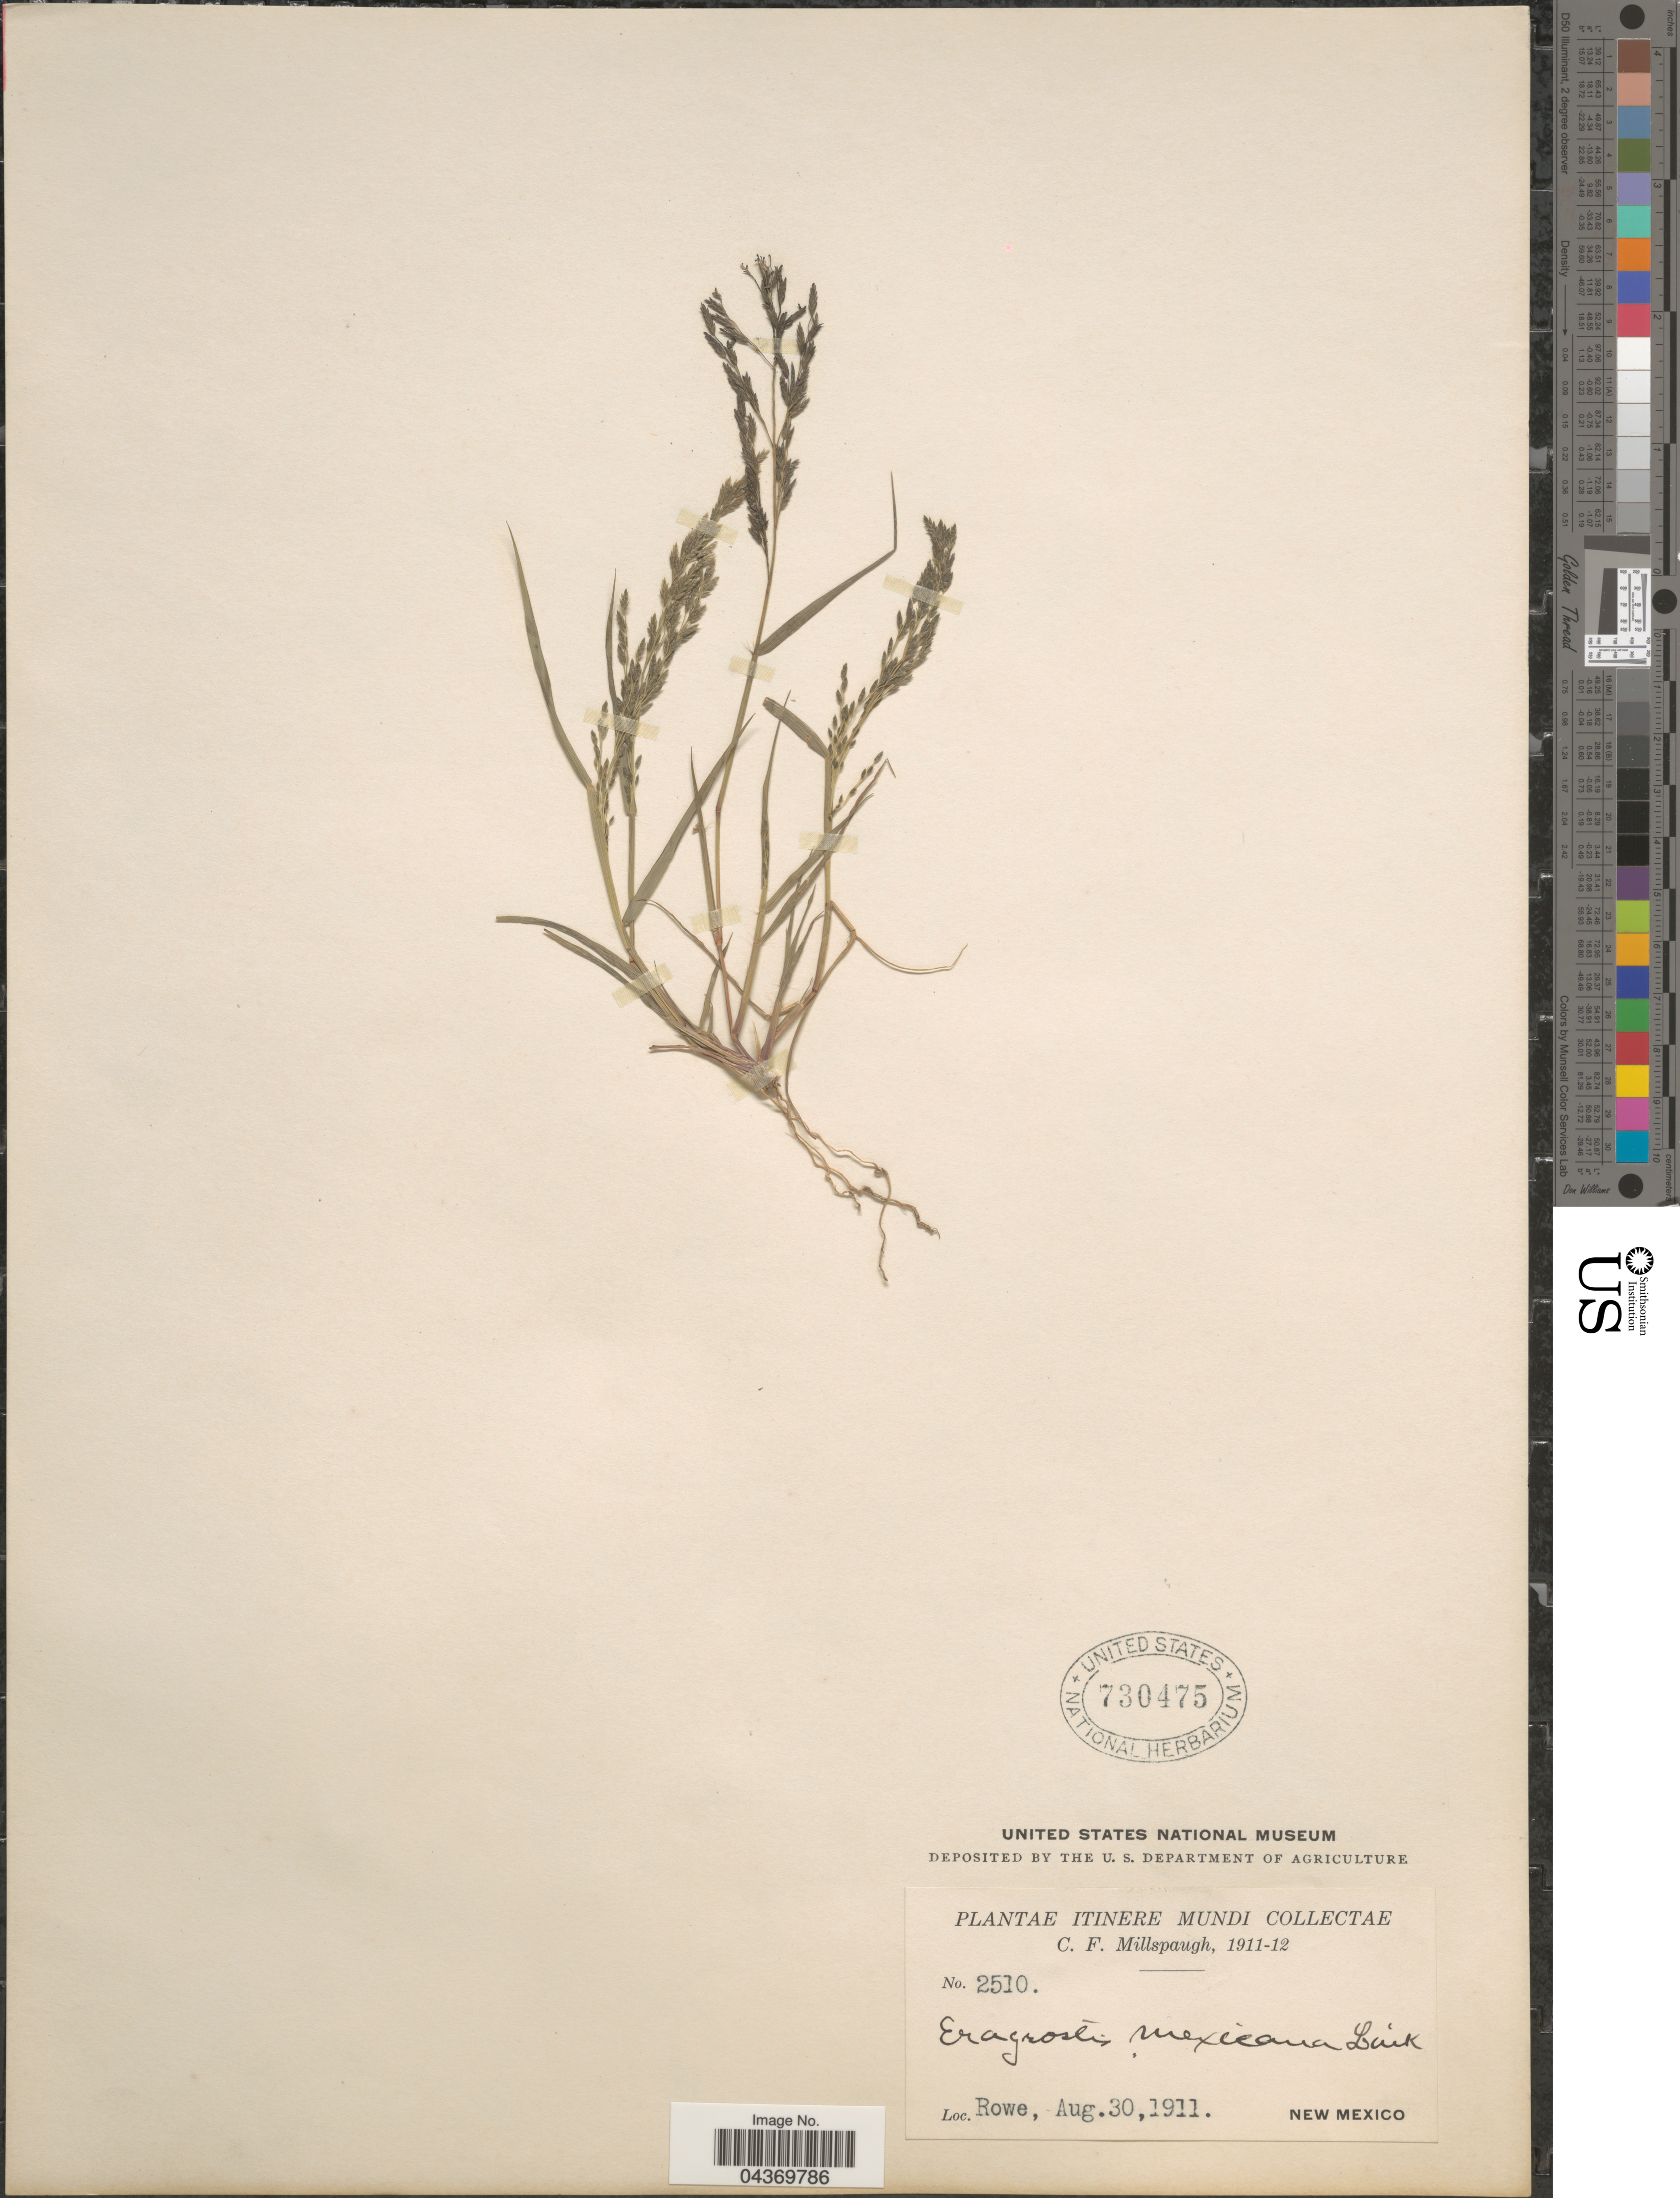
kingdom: Plantae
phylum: Tracheophyta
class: Liliopsida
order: Poales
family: Poaceae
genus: Eragrostis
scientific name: Eragrostis pectinacea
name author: (Michx.) Nees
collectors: C. F. Millspaugh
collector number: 2510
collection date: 1911-08-30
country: United States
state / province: New Mexico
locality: Itinere Mundi Collectae C. F. Millspaugh, 1911-12 [unsure placement] Rowe.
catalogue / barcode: US 730475